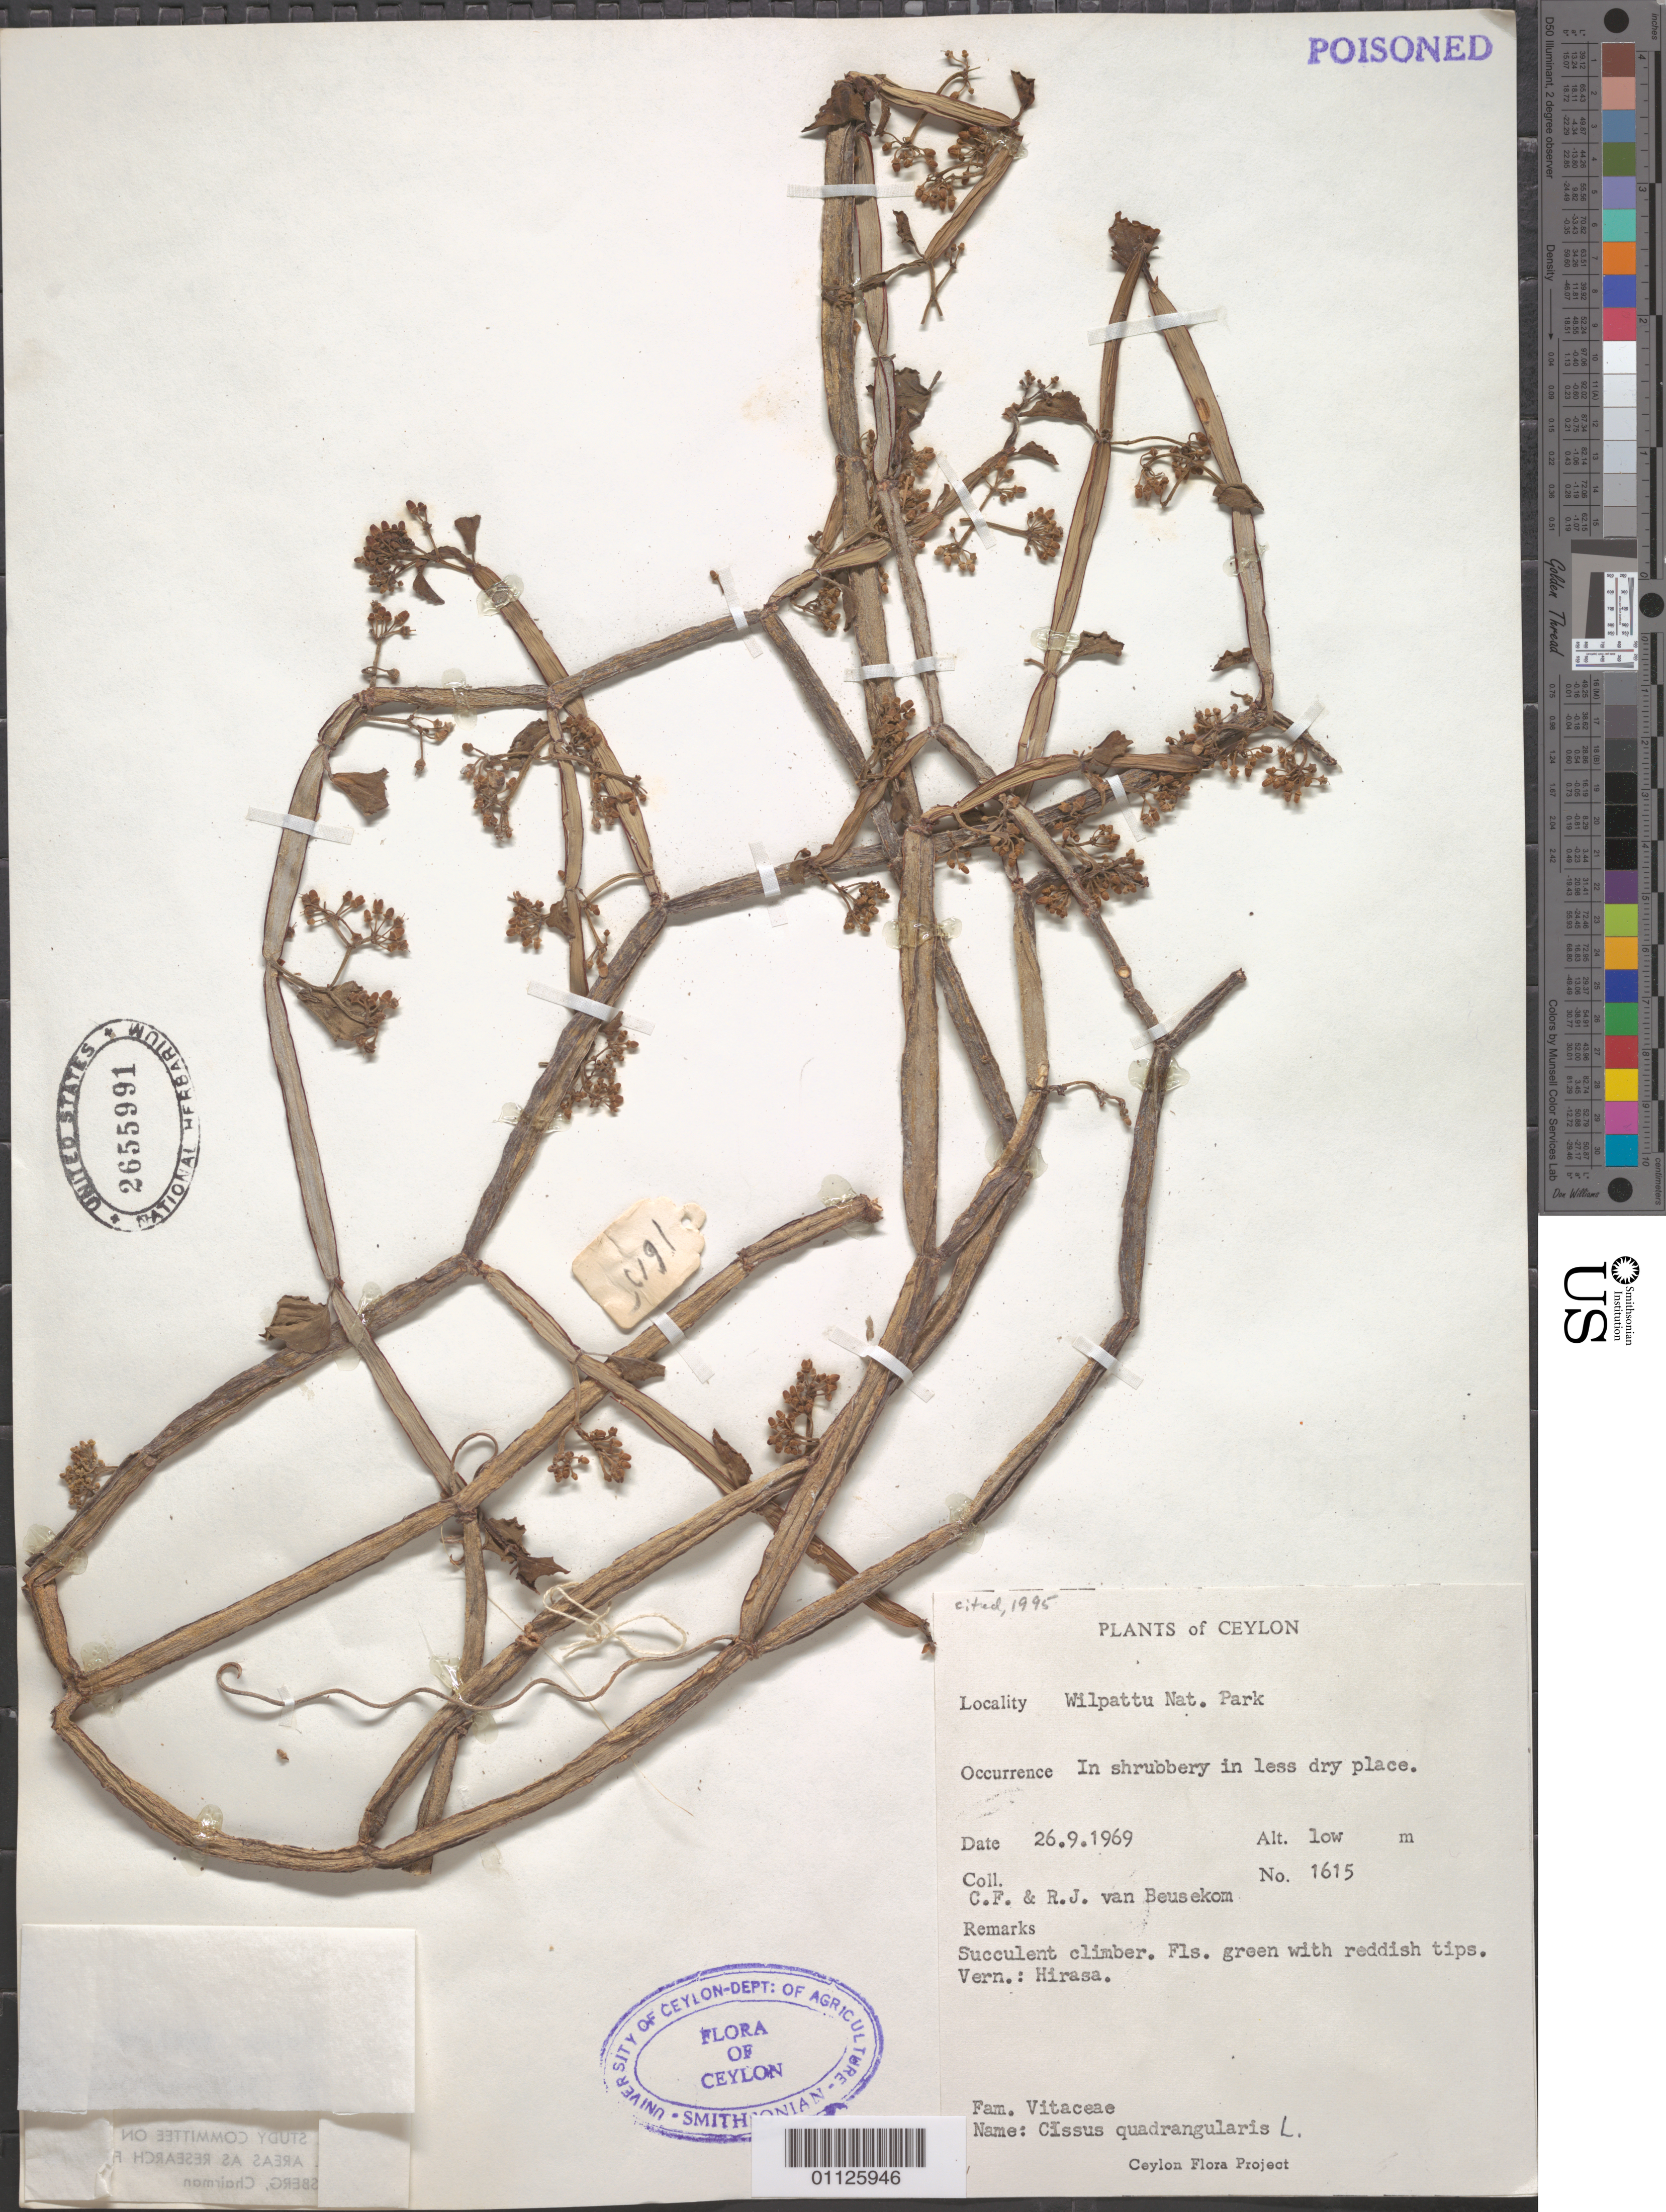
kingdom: Plantae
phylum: Tracheophyta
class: Magnoliopsida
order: Vitales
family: Vitaceae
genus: Cissus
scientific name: Cissus quadrangularis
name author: L.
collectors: C. F. Beusekom & R. Beusekom-Osinga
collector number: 1615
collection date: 1969-09-26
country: Sri Lanka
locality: Wilpattu National Park.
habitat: Succulent climber.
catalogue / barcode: US 2655991